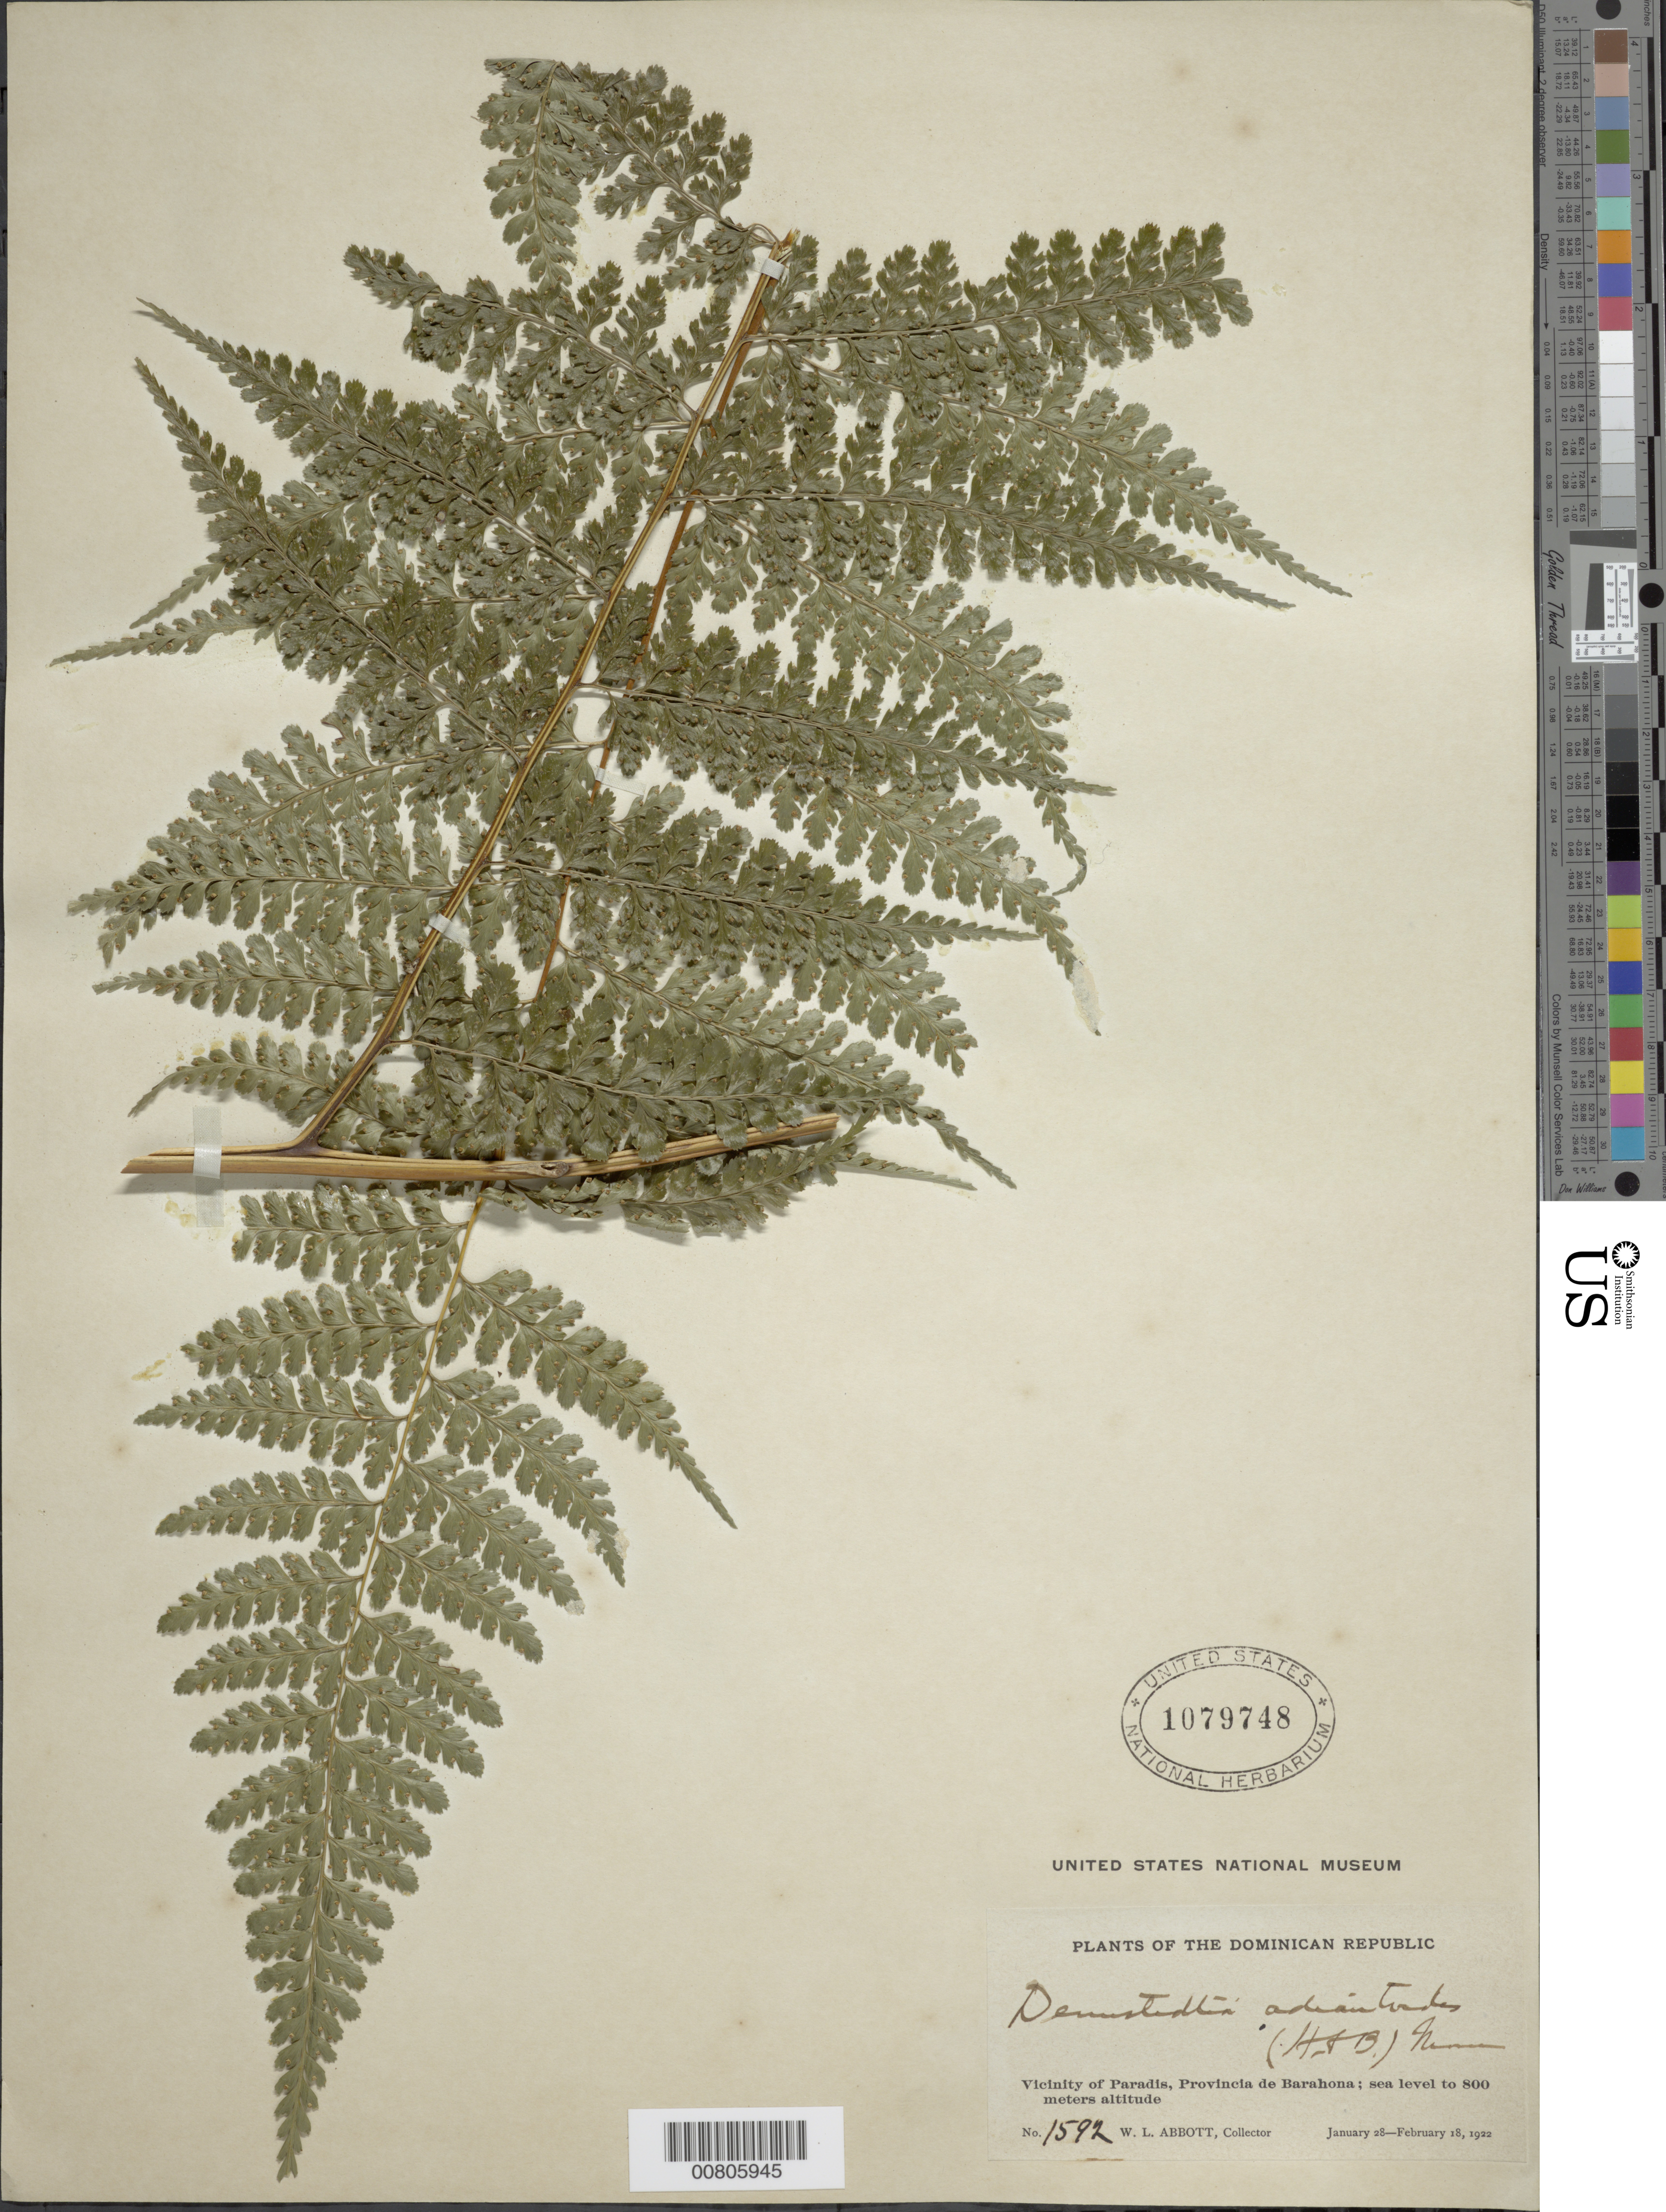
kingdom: Plantae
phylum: Tracheophyta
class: Polypodiopsida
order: Polypodiales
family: Dennstaedtiaceae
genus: Dennstaedtia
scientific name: Dennstaedtia bipinnata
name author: (Cav.) Maxon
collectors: W. L. Abbott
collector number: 1592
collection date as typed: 28 Jan 1922 to 18 Feb 1922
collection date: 1922-01-28/1922-02-18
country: Dominican Republic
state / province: Barahona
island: Hispaniola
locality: Paradis vicinity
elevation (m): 0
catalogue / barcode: US 1079748